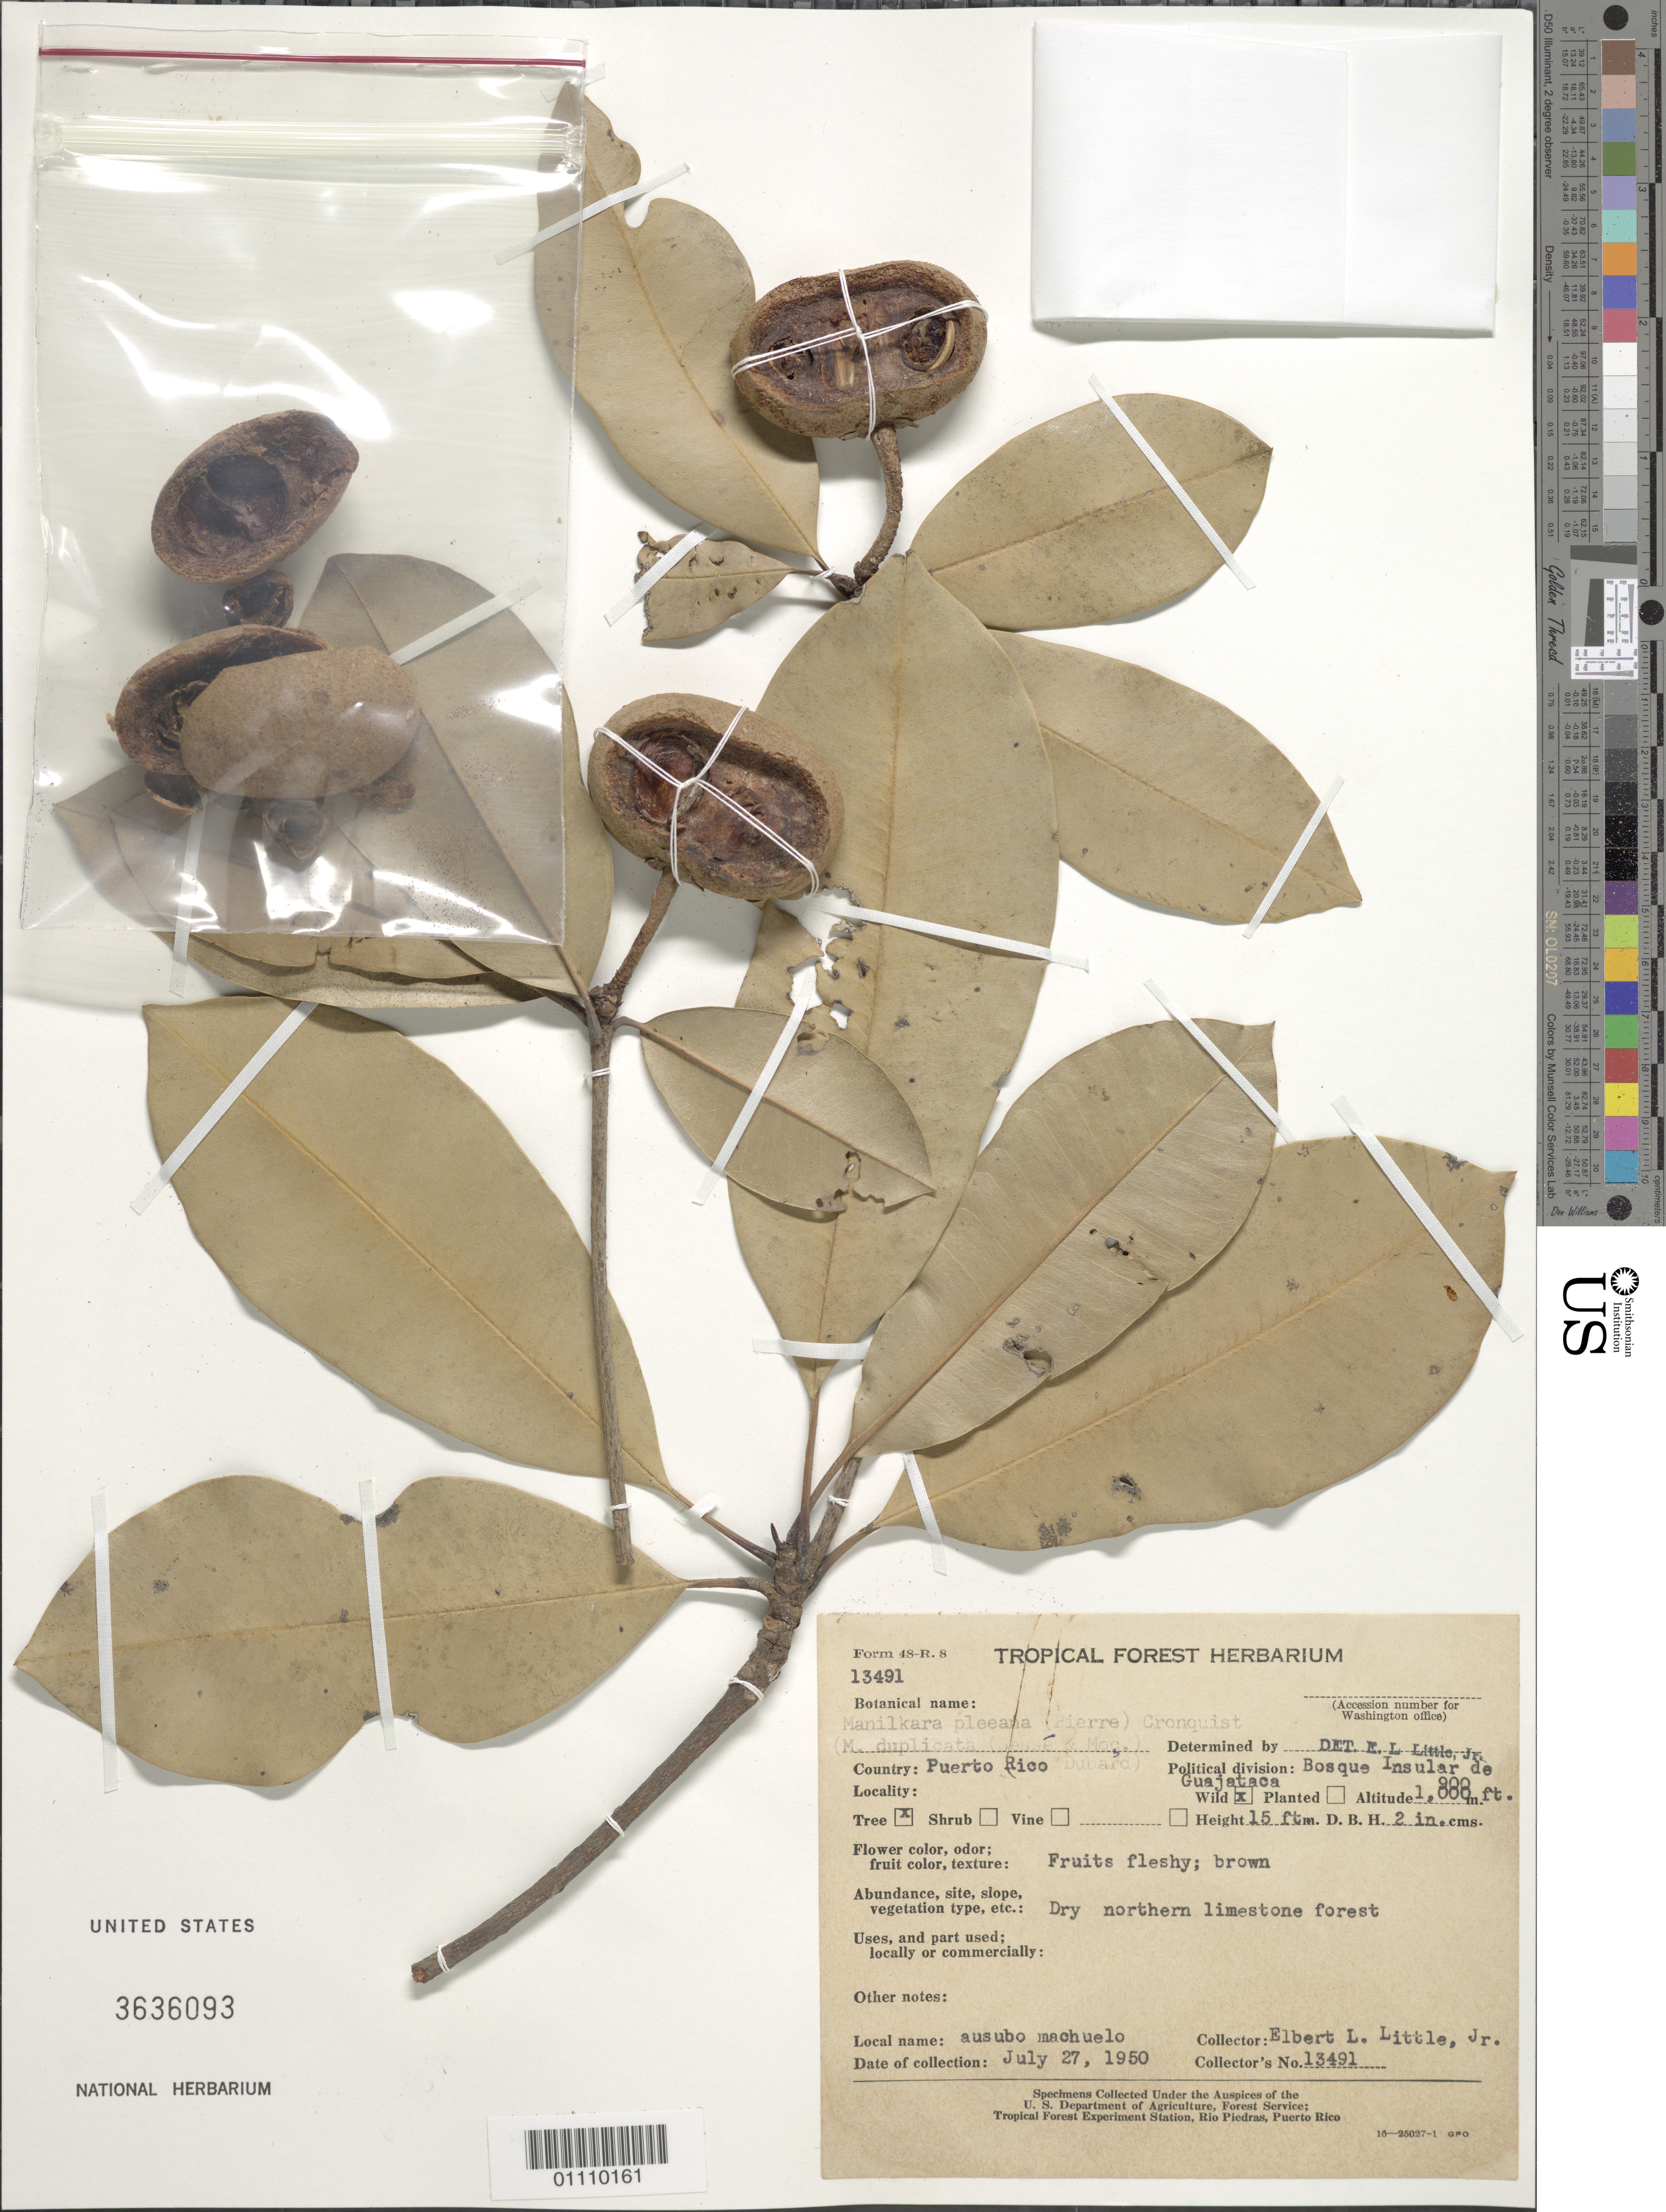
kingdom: Plantae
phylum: Tracheophyta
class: Magnoliopsida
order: Ericales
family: Sapotaceae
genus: Manilkara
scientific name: Manilkara pleeana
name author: (Pierre ex Baill.) Cronq.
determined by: Little, Elbert L., Jr., (FSSR), United States Department of Agriculture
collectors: E. L. Little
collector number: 13491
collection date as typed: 27 Jul 1950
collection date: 1950-07-27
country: Puerto Rico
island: Puerto Rico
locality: Bosque Insular de Guajatca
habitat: Dry northern limestone forest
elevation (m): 274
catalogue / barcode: US 3636093